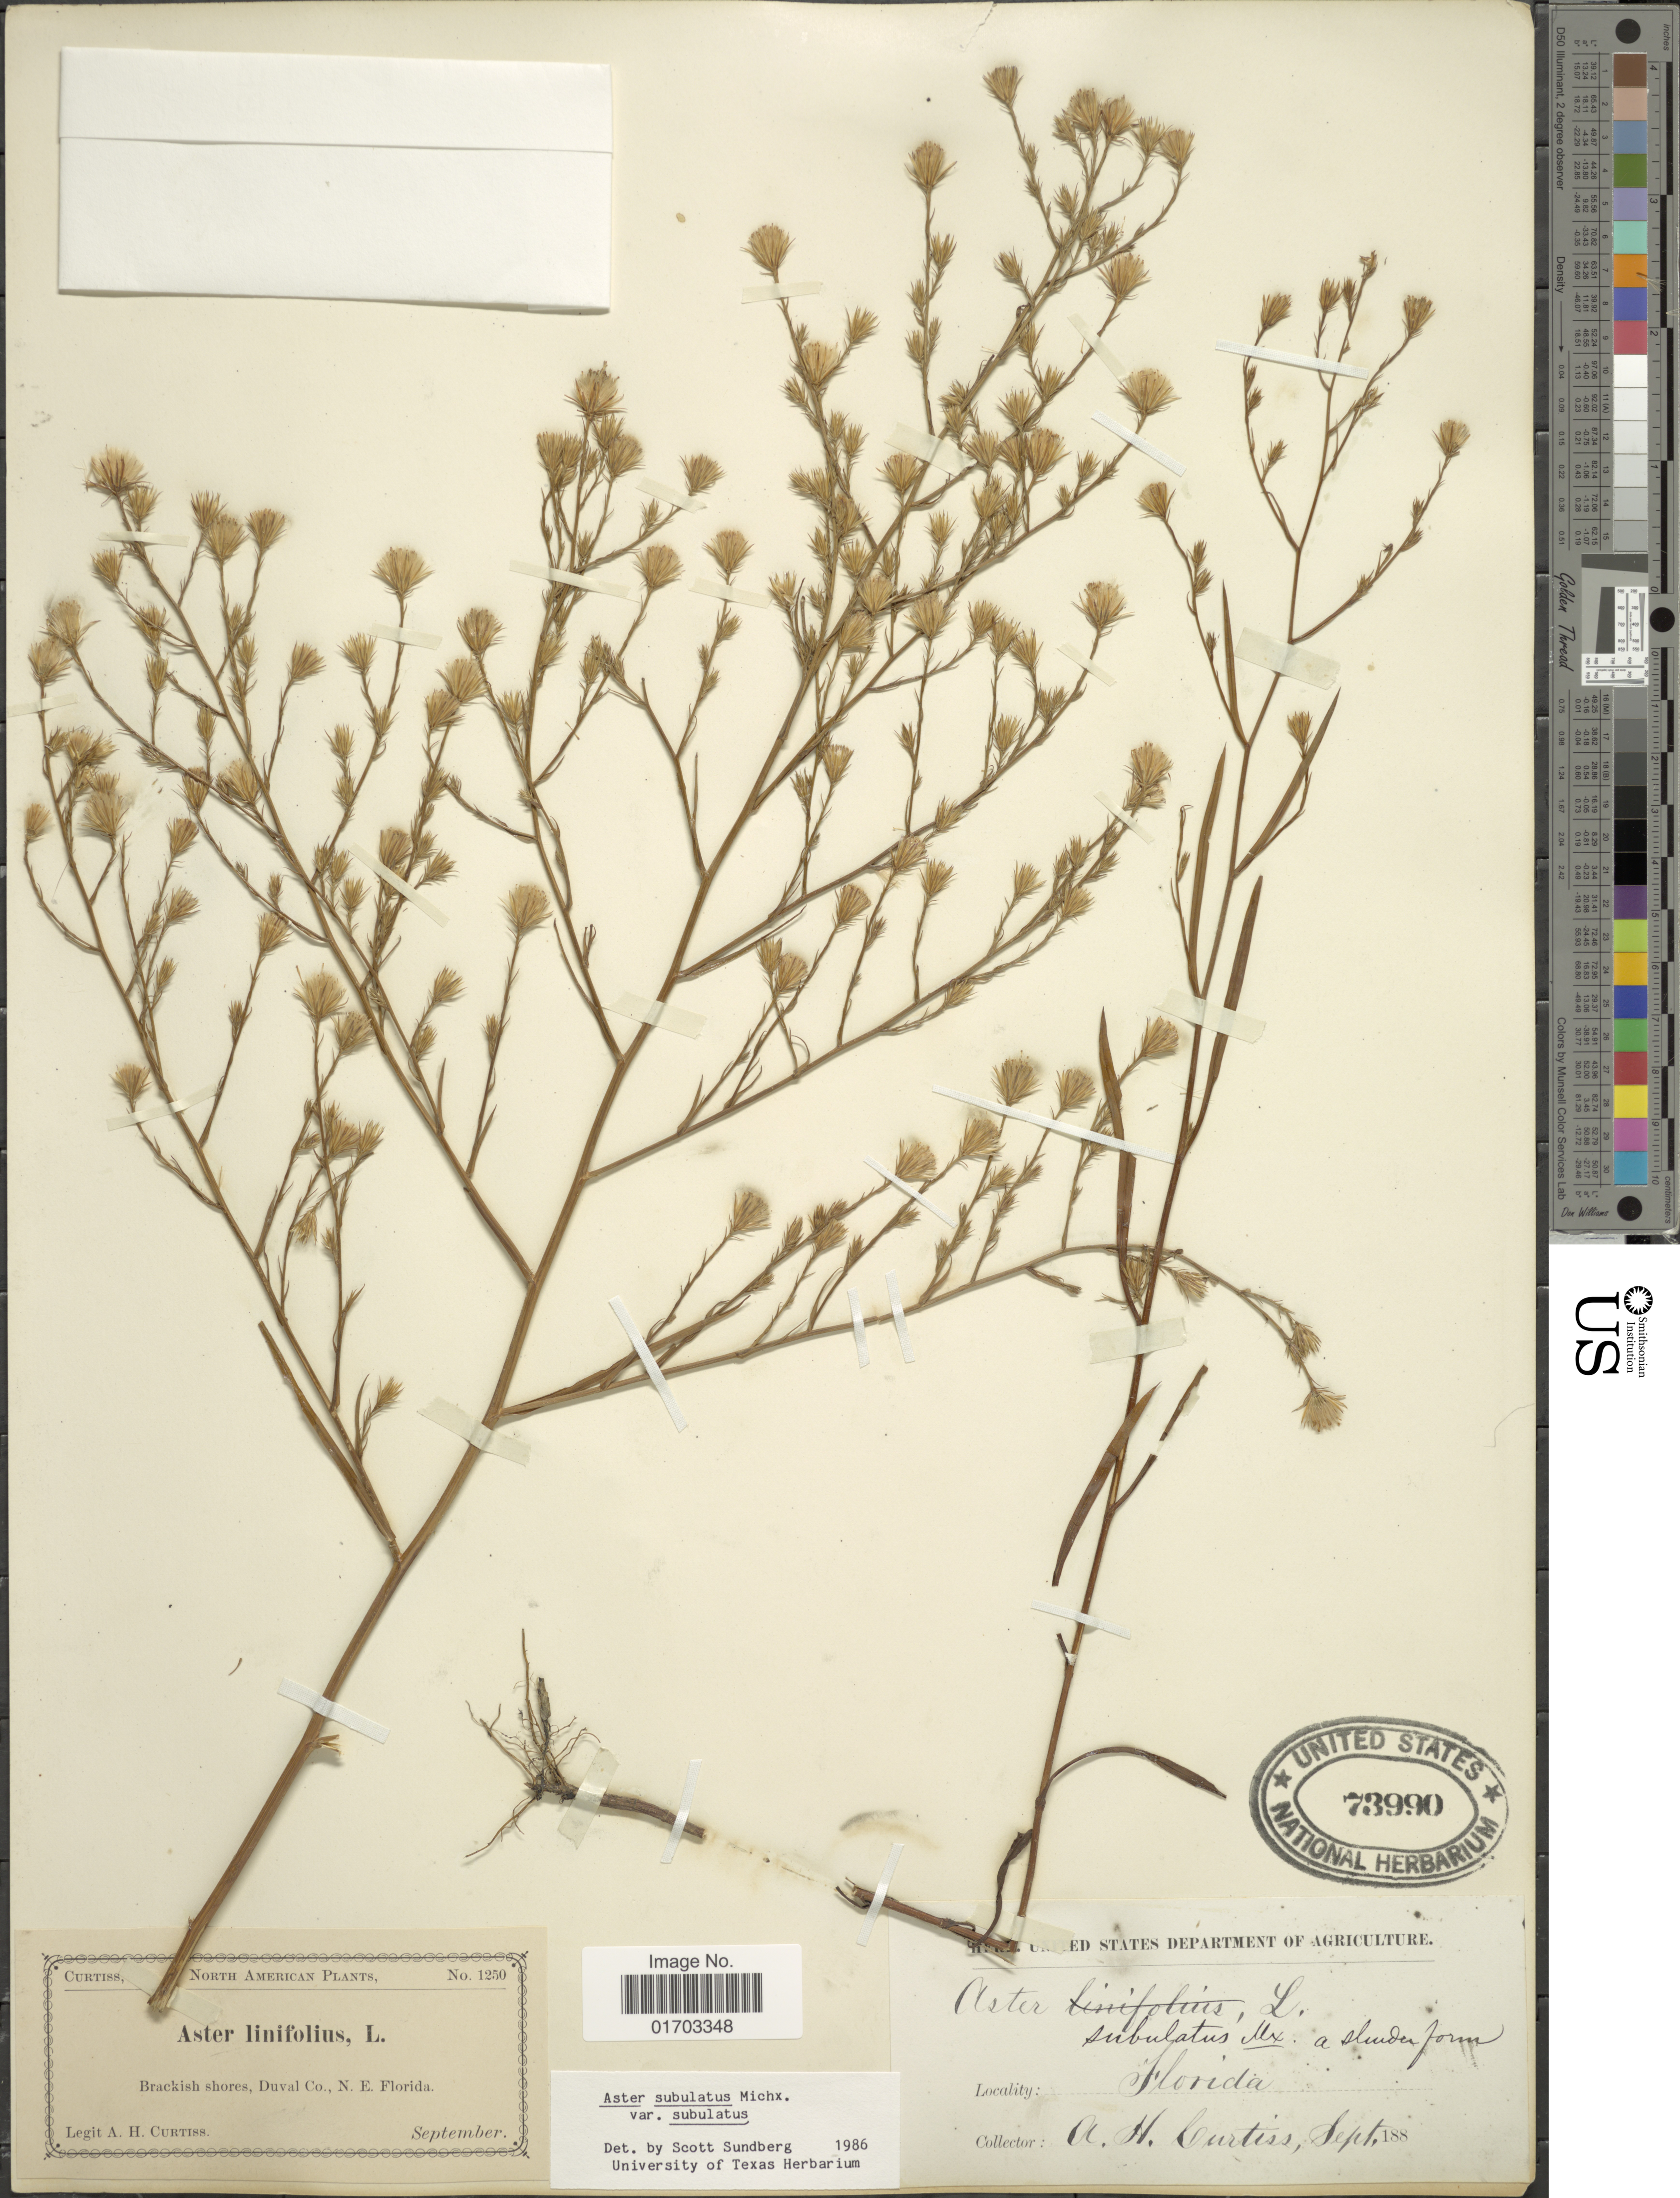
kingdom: Plantae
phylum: Tracheophyta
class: Magnoliopsida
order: Asterales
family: Asteraceae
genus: Symphyotrichum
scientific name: Symphyotrichum subulatum var. subulatum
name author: (Michx.) G.L. Nesom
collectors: A. H. Curtiss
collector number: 1250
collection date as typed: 188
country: United States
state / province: Florida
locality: Brackish shores, Duval Co., N.E. Florida.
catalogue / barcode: US 73990